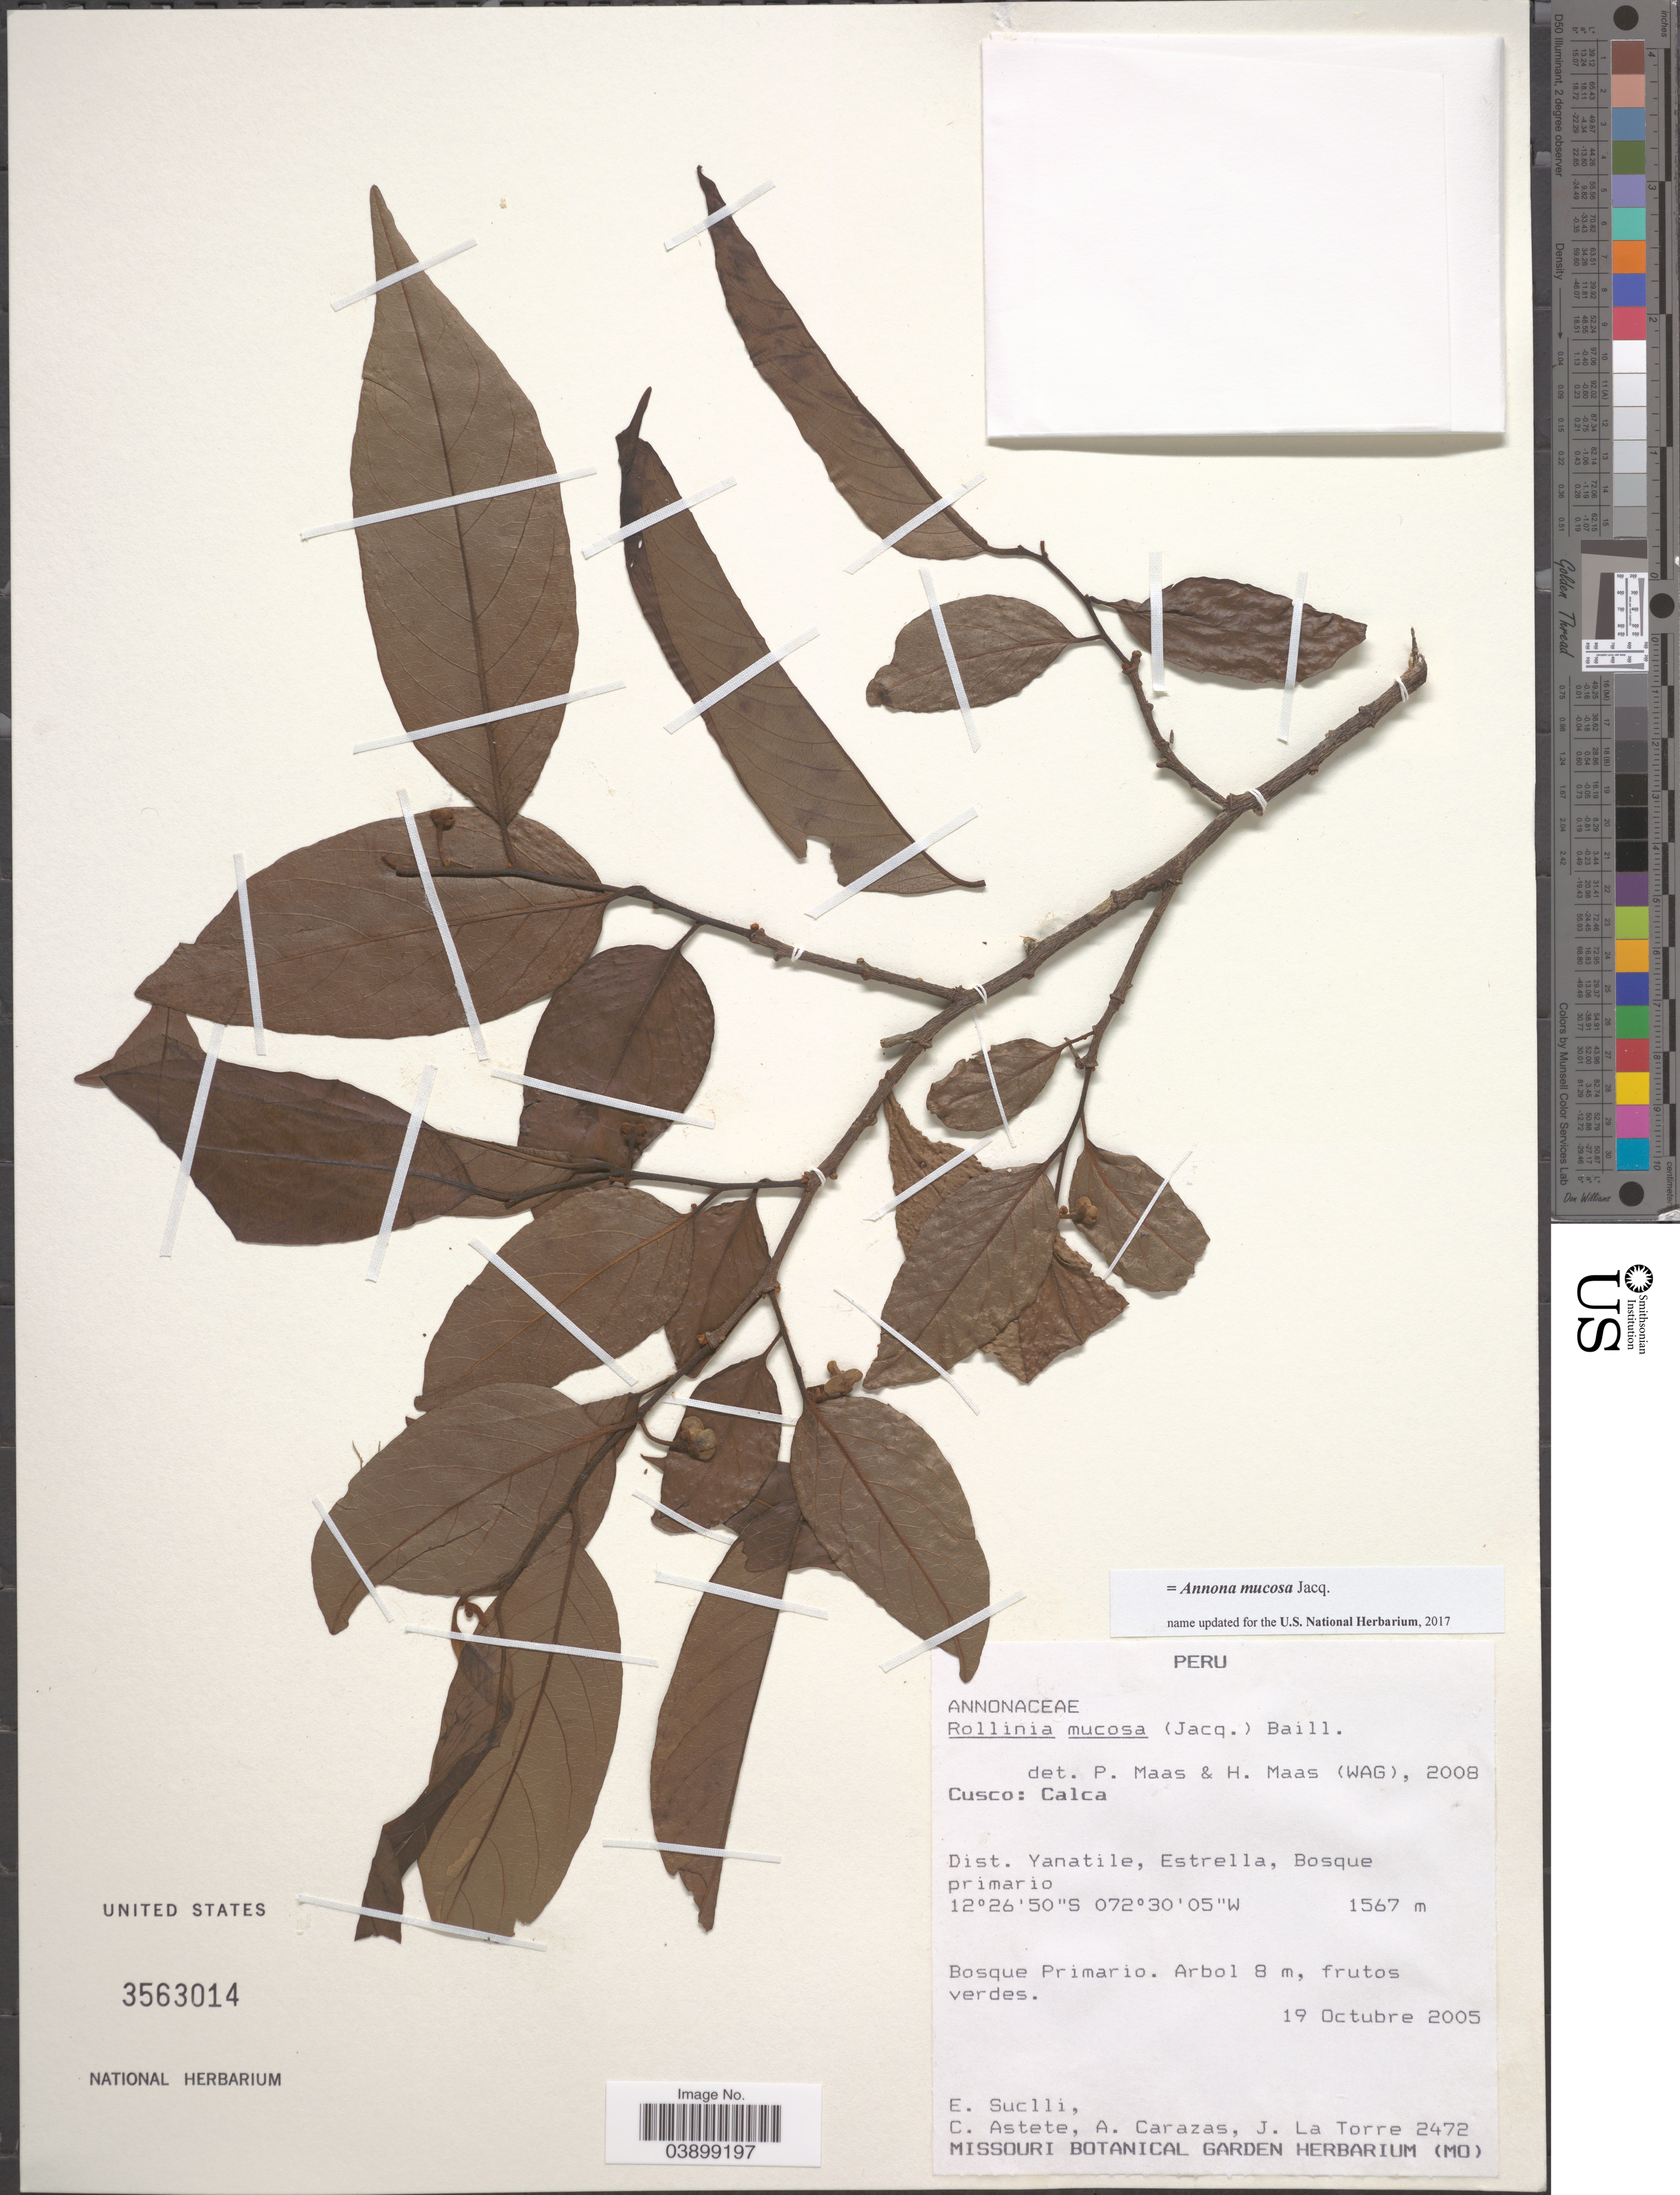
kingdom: Plantae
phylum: Tracheophyta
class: Magnoliopsida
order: Magnoliales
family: Annonaceae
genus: Annona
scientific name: Annona mucosa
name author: Jacq.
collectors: E. Suclli, C. Astete, A. Carazas & J. La Torre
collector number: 2472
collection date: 2005-10-19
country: Peru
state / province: Cusco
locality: Calca. Dist. Yanatile, Estrella, Bosque primario.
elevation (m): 1567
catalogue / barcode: US 3563014